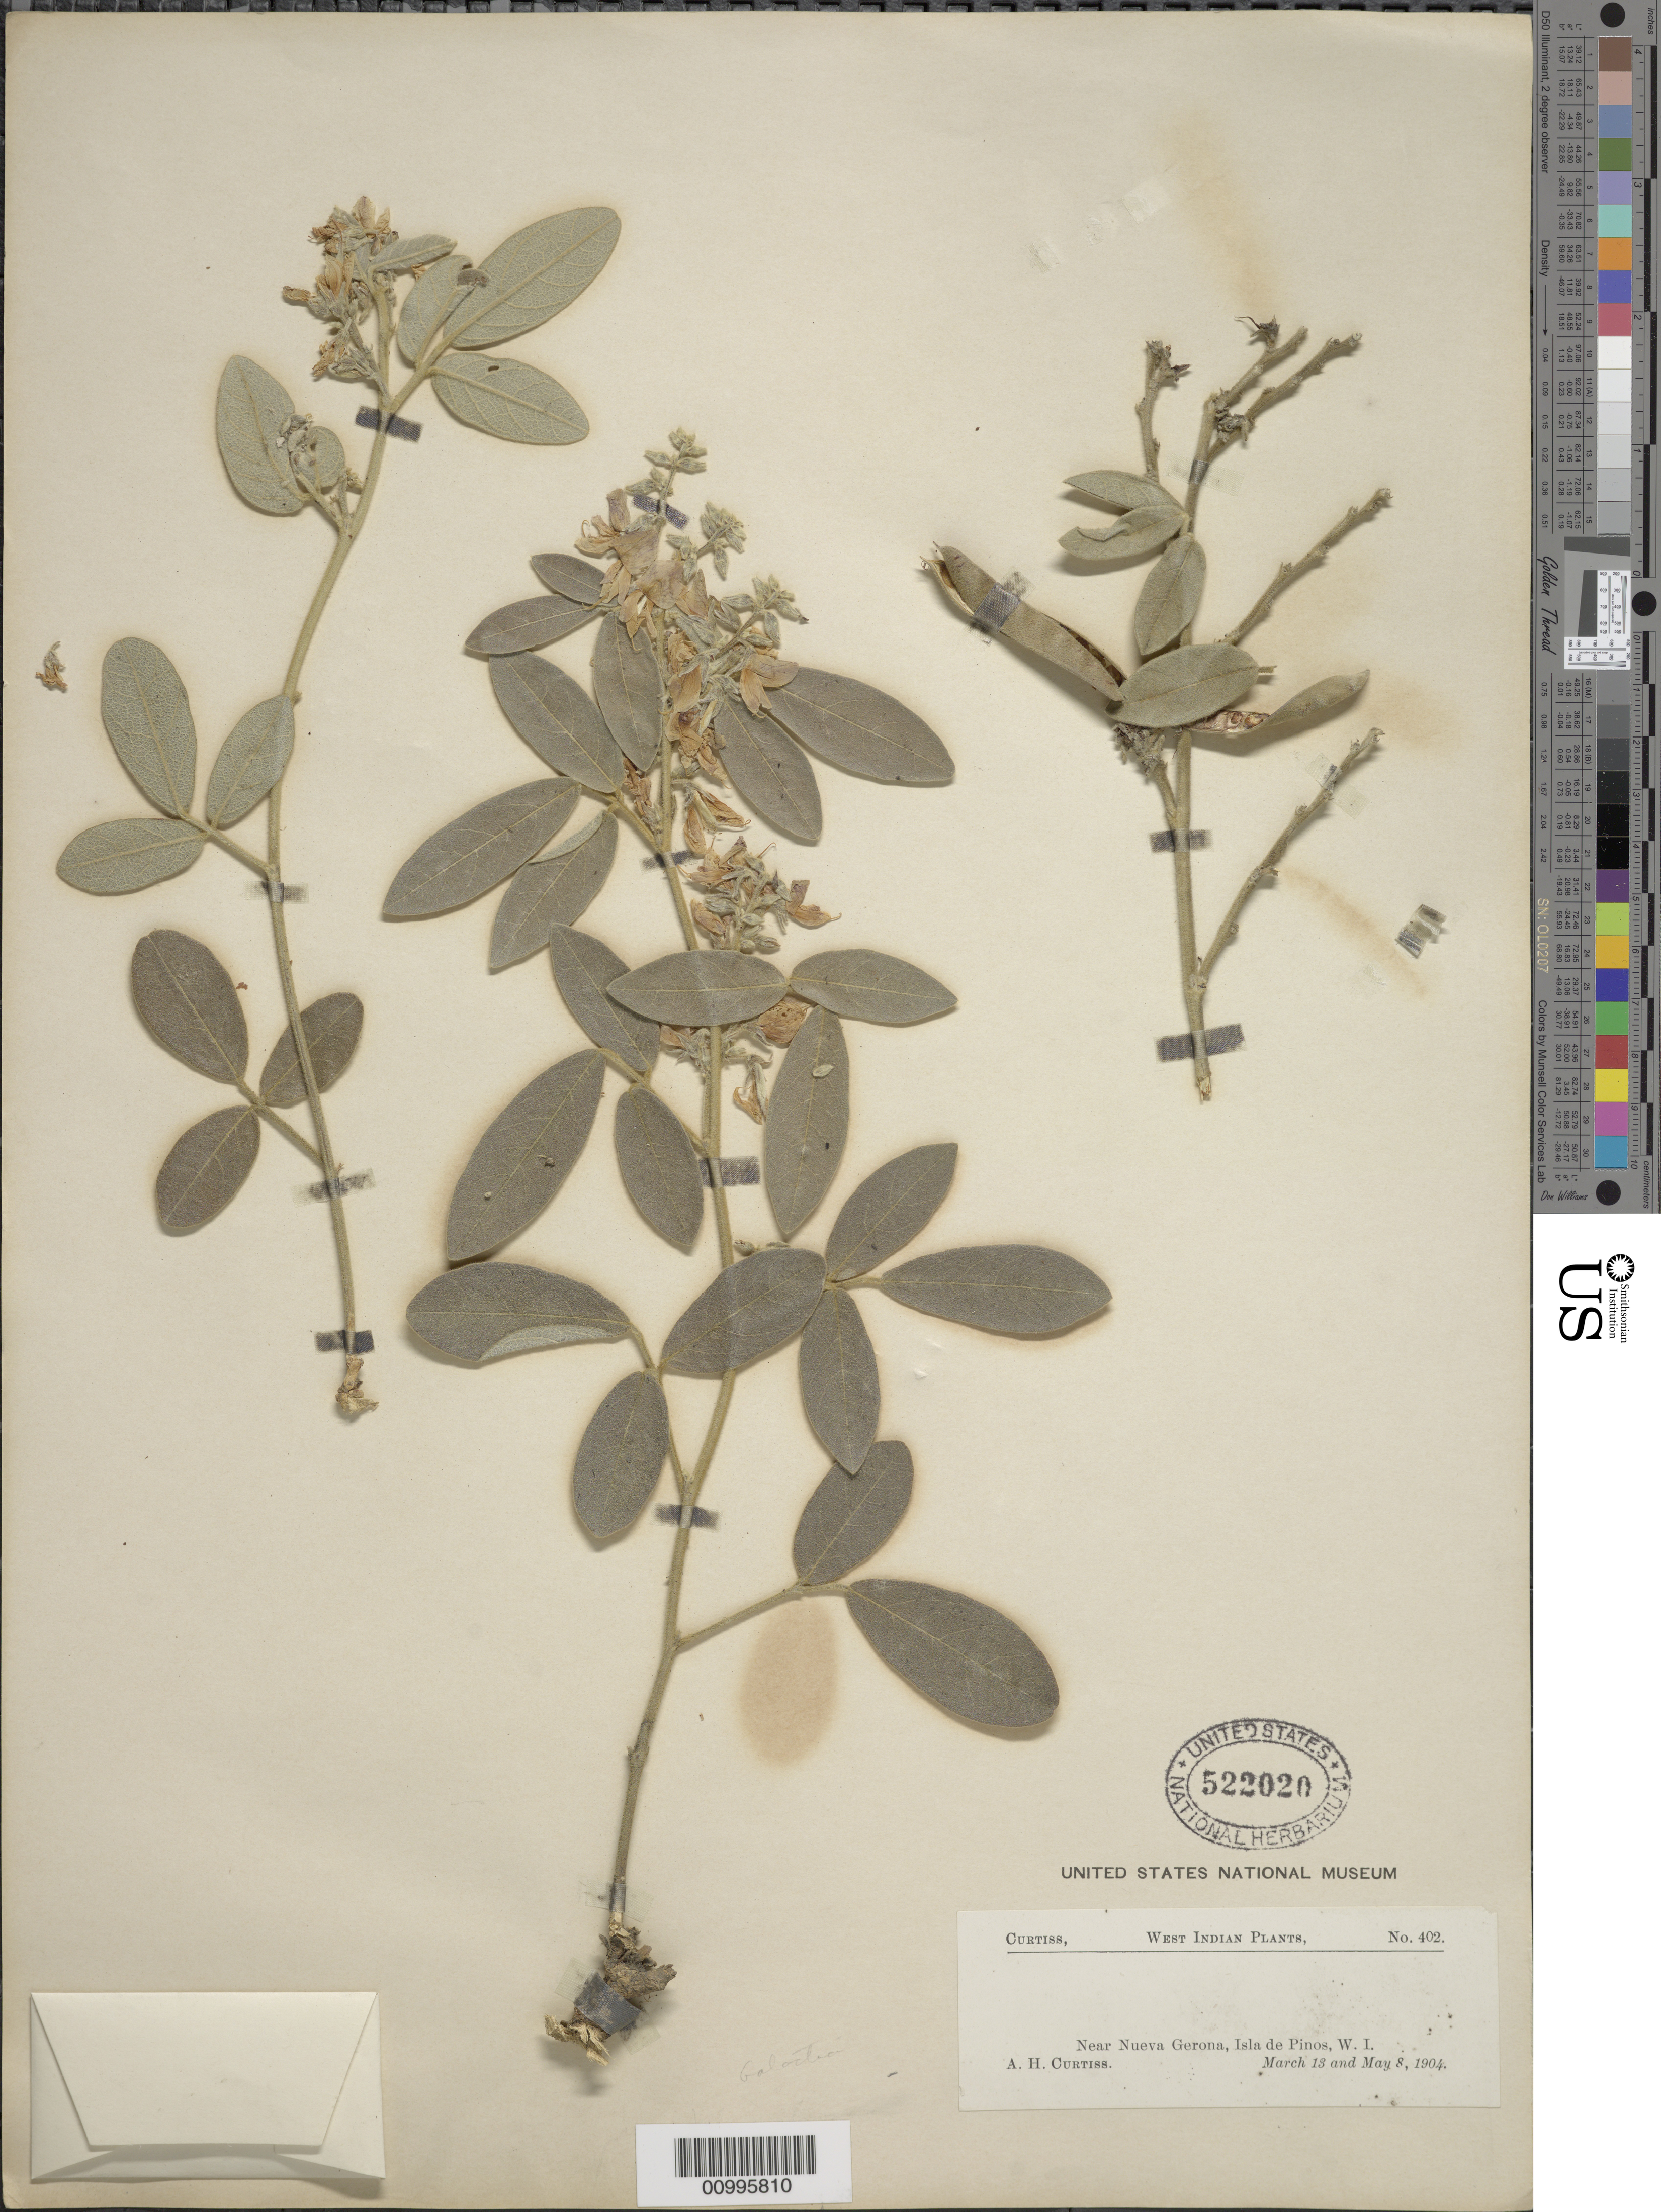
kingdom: Plantae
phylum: Tracheophyta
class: Magnoliopsida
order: Fabales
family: Fabaceae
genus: Galactia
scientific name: Galactia sp.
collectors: A. H. Curtiss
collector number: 402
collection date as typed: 13 Mar 1904 and 08 May 1904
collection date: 1904-03-13,1904-05-08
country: Cuba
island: Isla de la Juventud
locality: Isle of Pines, Near Nueva Gerona, Isla de Pinos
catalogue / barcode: US 522020